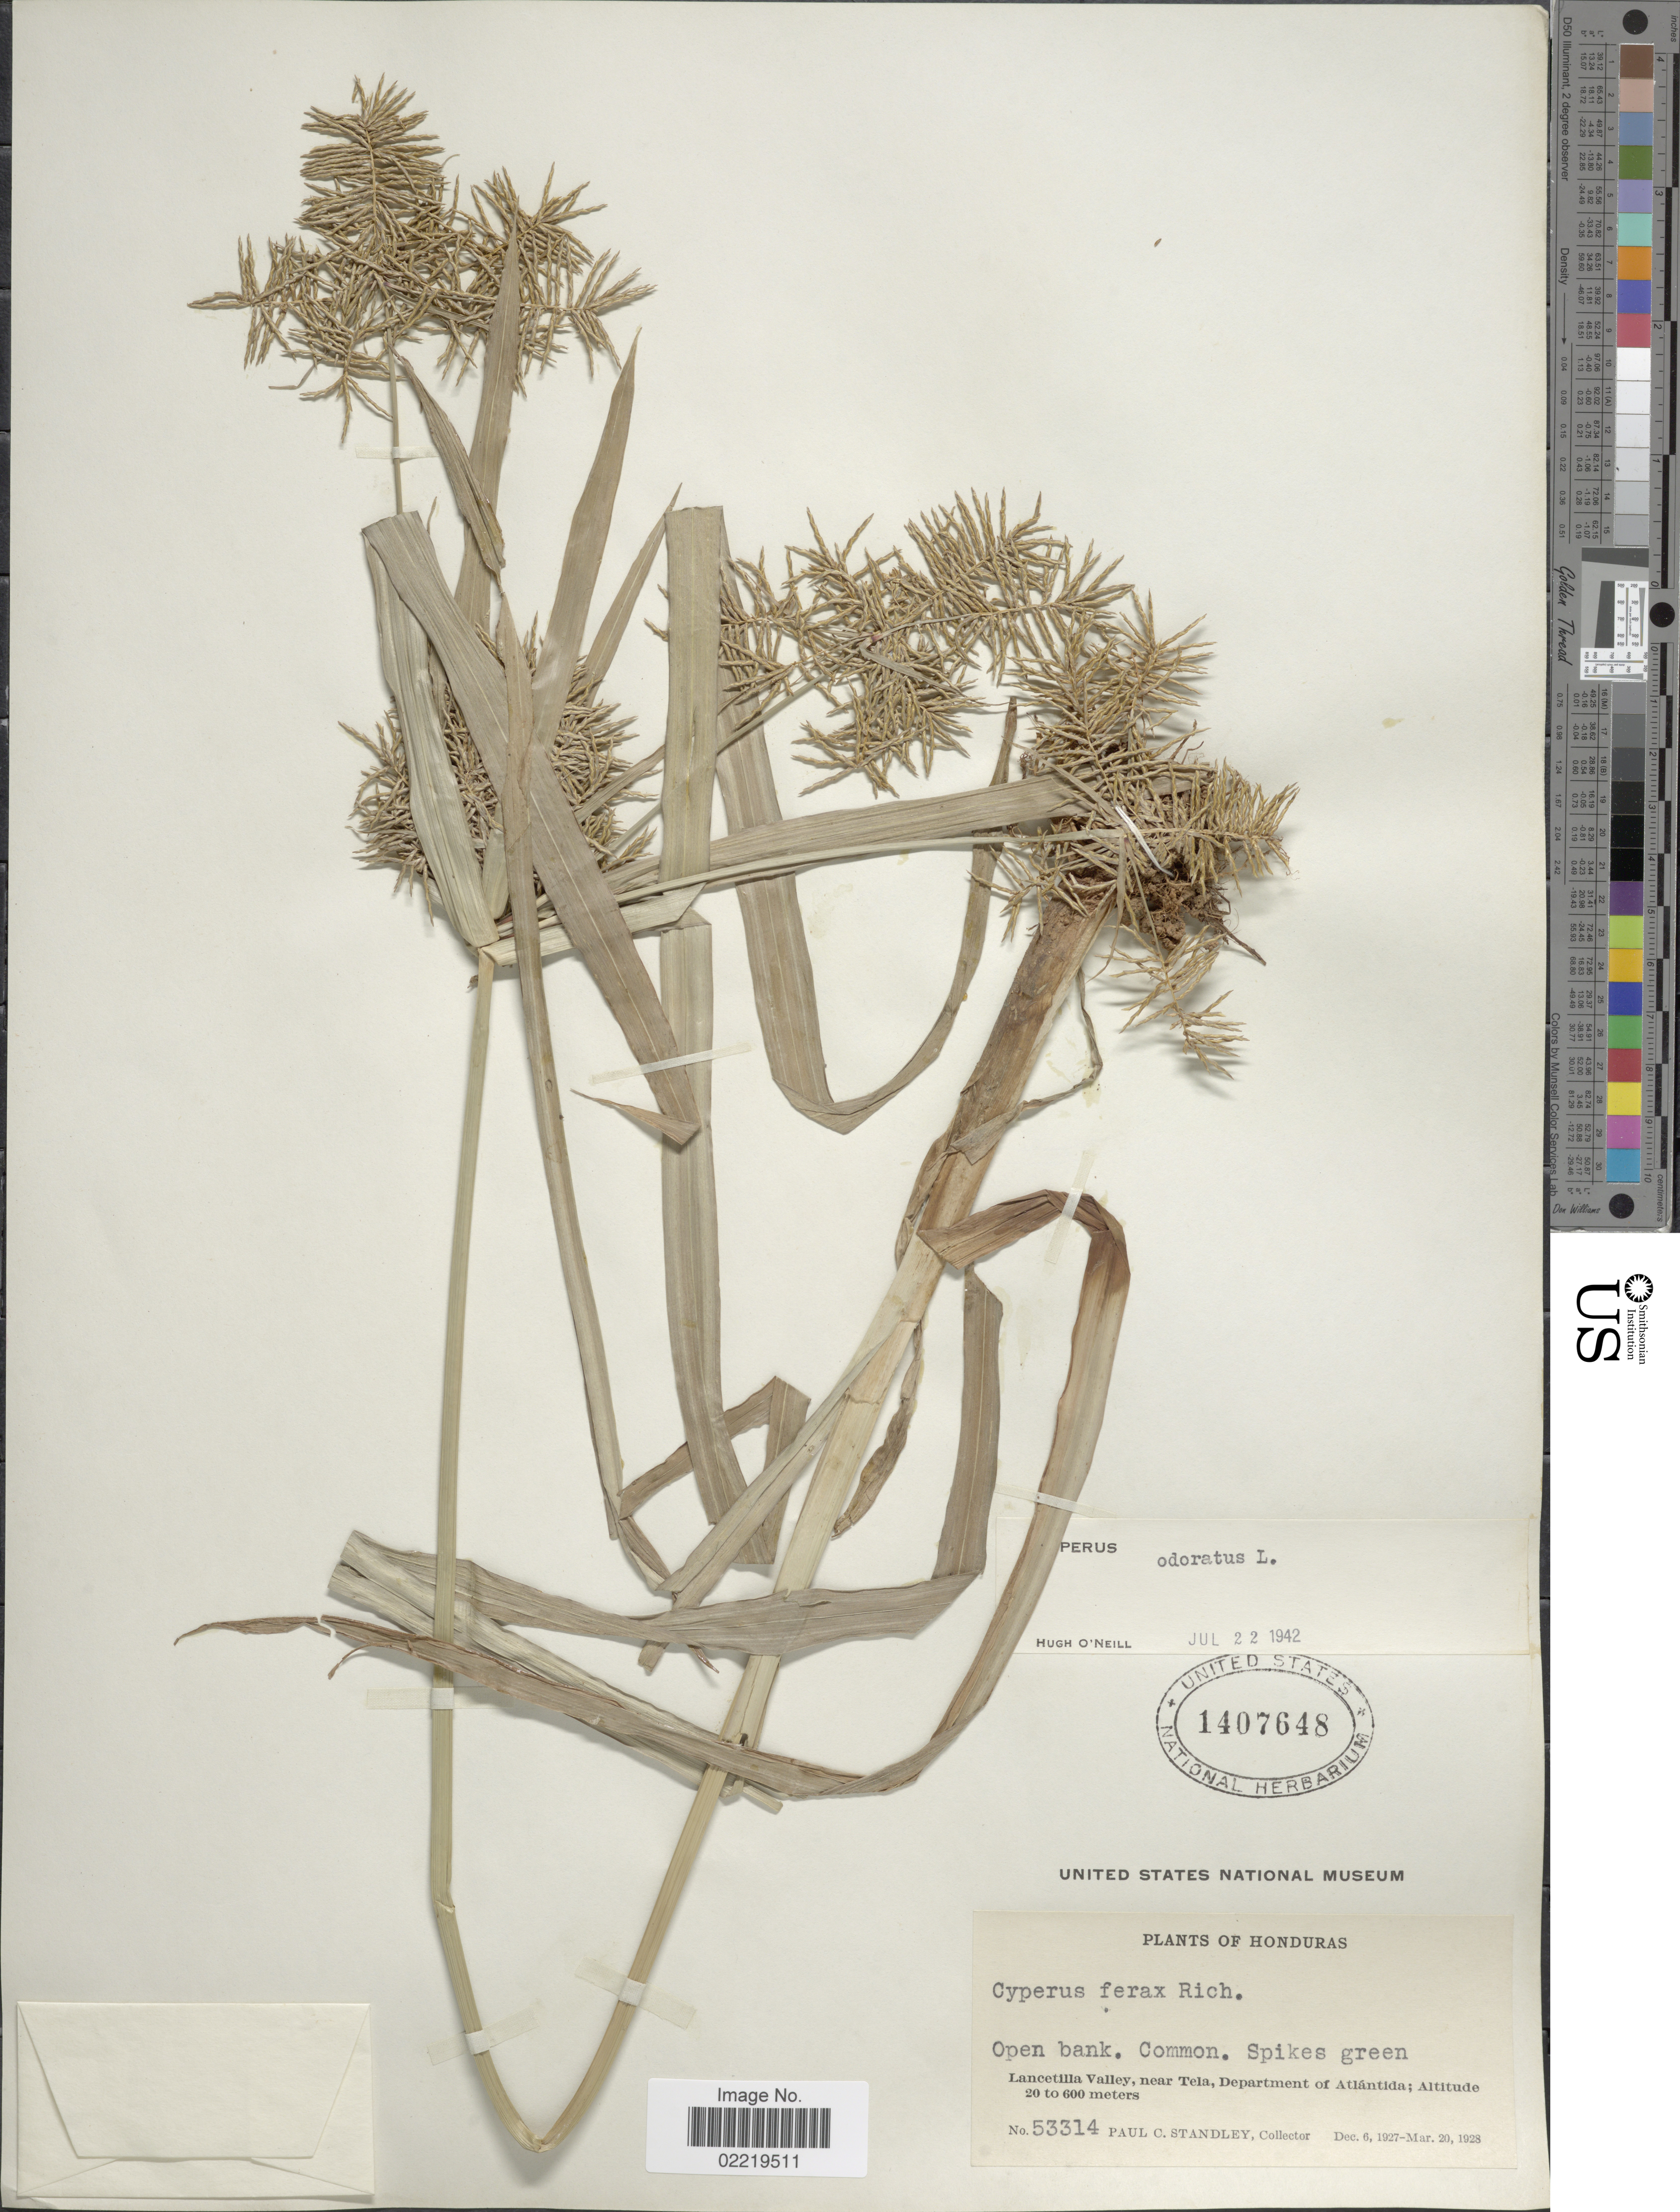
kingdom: Plantae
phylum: Tracheophyta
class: Liliopsida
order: Poales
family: Cyperaceae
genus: Cyperus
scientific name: Cyperus odoratus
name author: L.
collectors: P. C. Standley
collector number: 53314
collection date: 1927-12-06/1928-03-20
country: Honduras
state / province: Atlántida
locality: Open bank, common, Lancetilla Valley, near Tela.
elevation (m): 20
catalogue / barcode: US 1407648